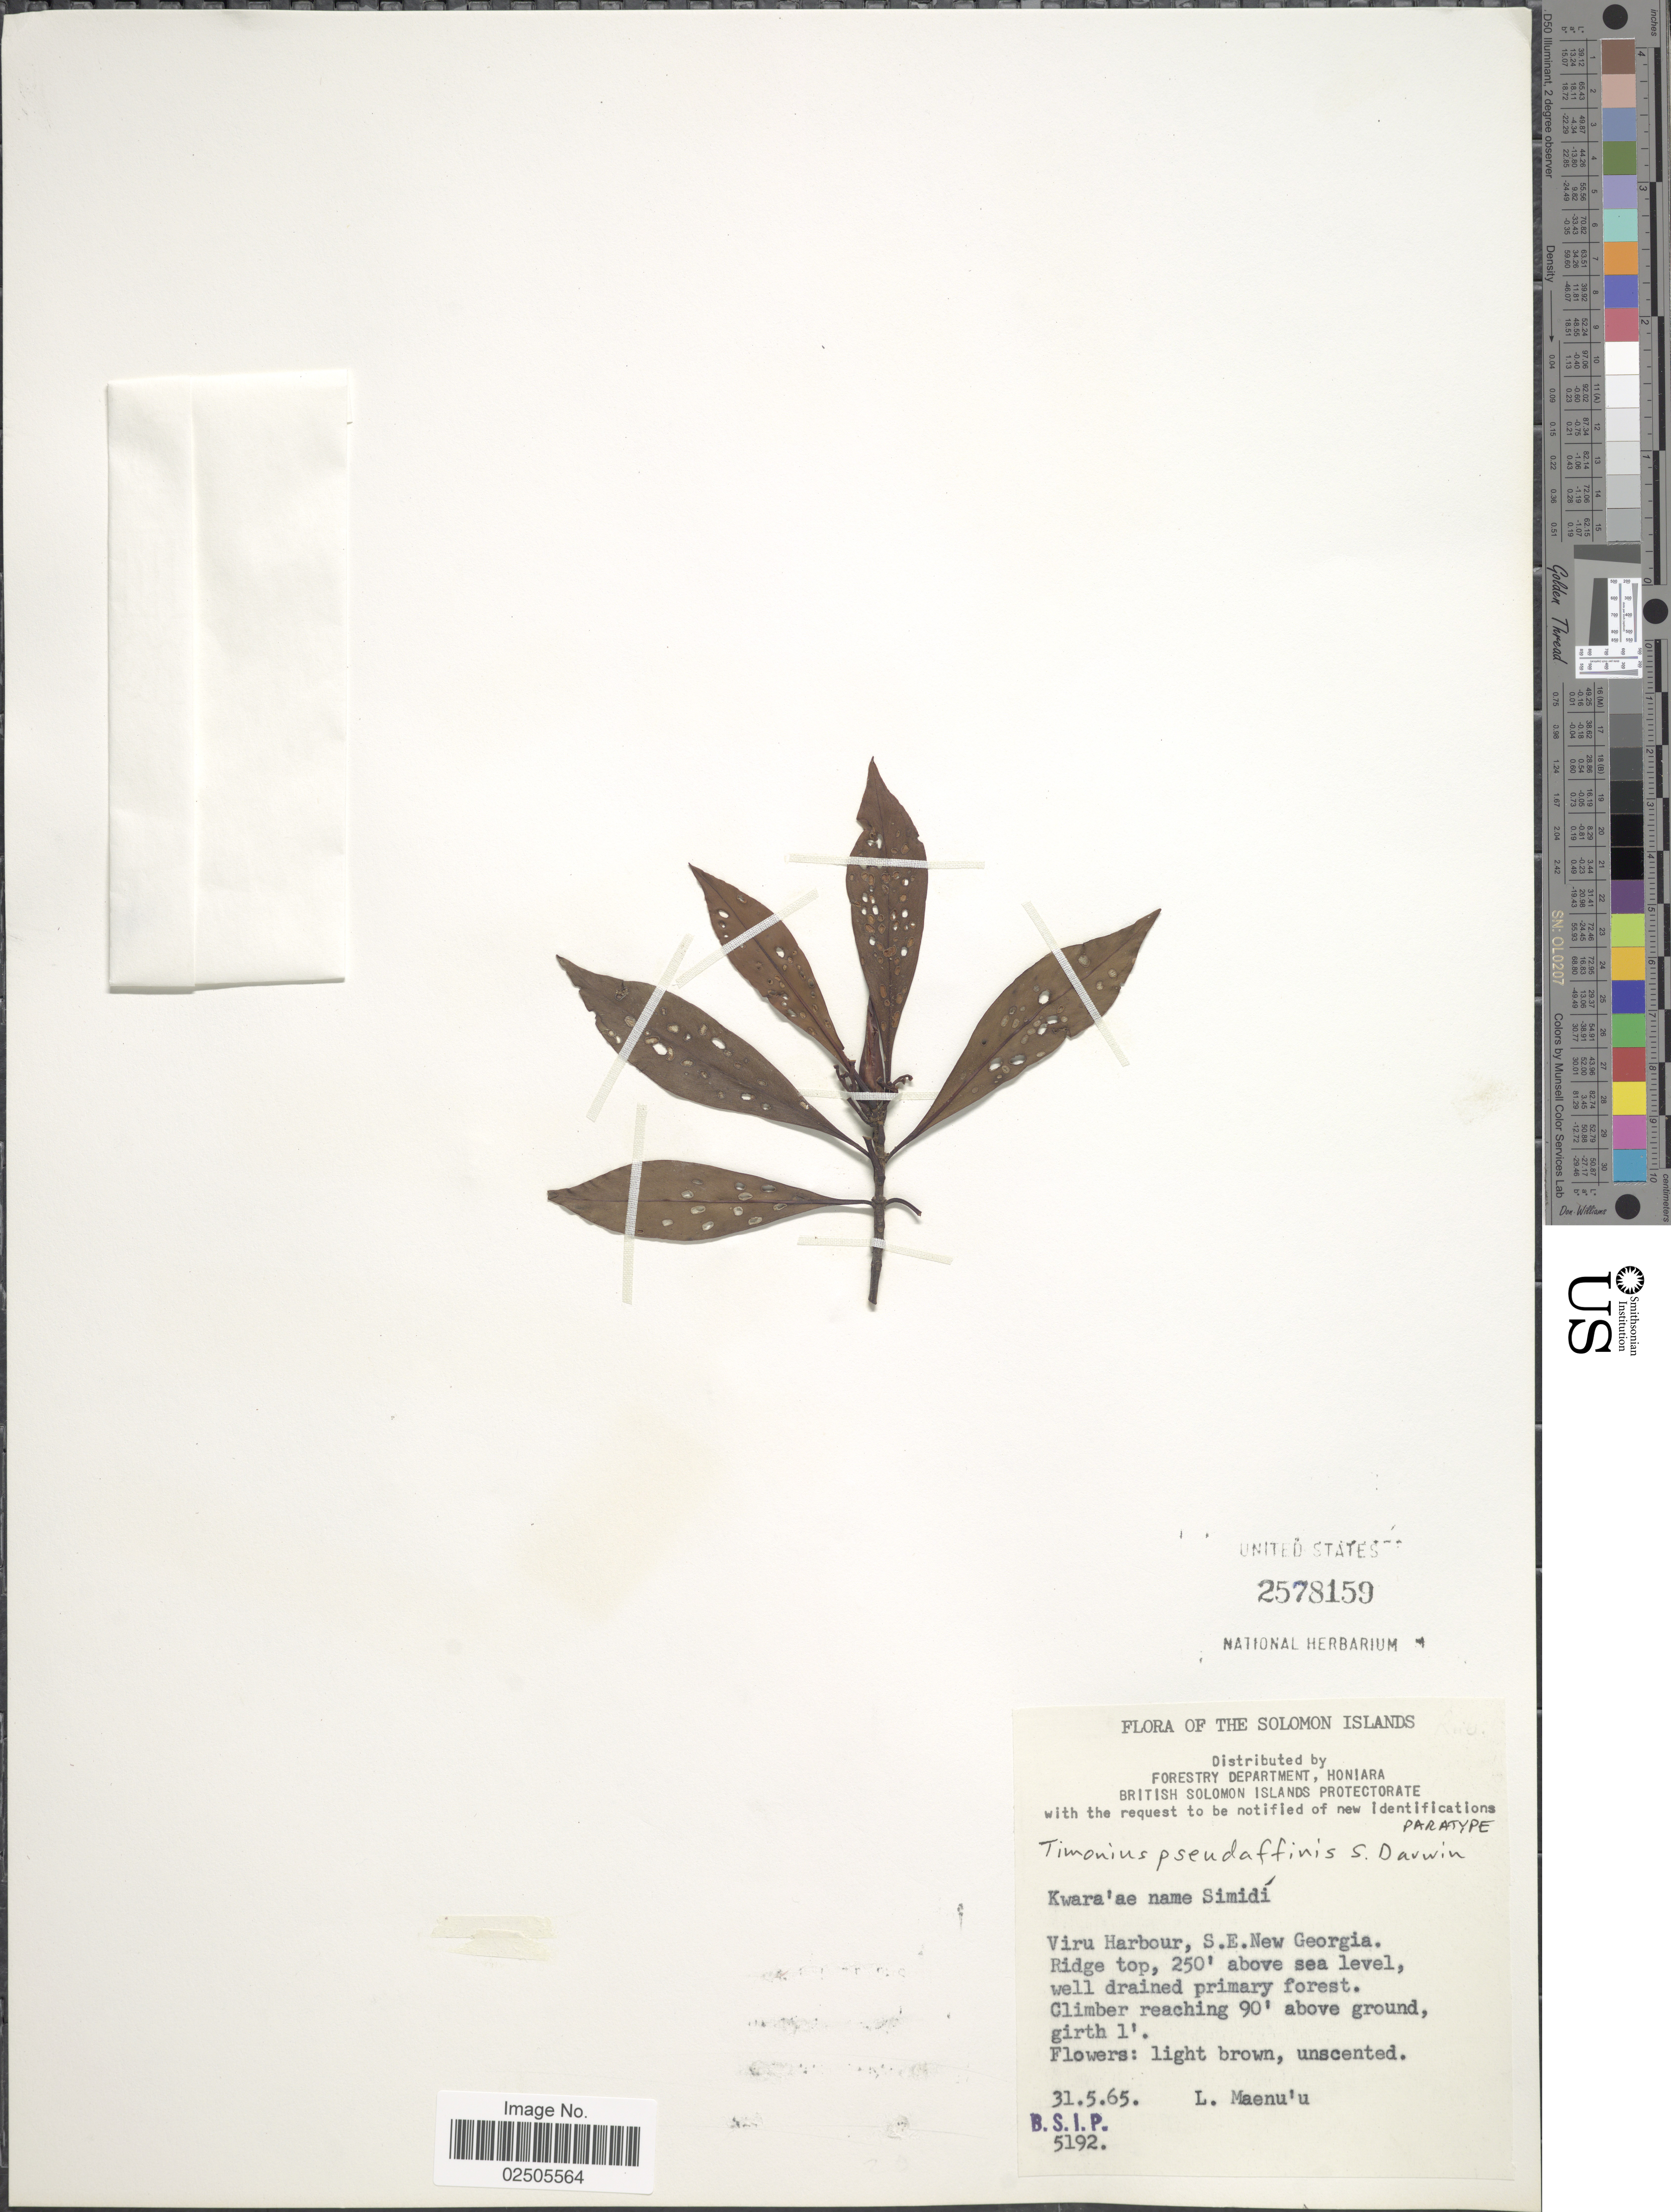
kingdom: Plantae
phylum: Tracheophyta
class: Magnoliopsida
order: Gentianales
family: Rubiaceae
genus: Timonius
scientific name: Timonius pseudaffinis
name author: S.P. Darwin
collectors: L. Maenu'u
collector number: BSIP5192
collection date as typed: Transcribed d/m/y: 31/5/65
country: Solomon Islands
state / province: Solomon Islands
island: New Georgia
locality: Viru Harbour, S.E. New Georgia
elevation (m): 76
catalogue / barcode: US 2578159